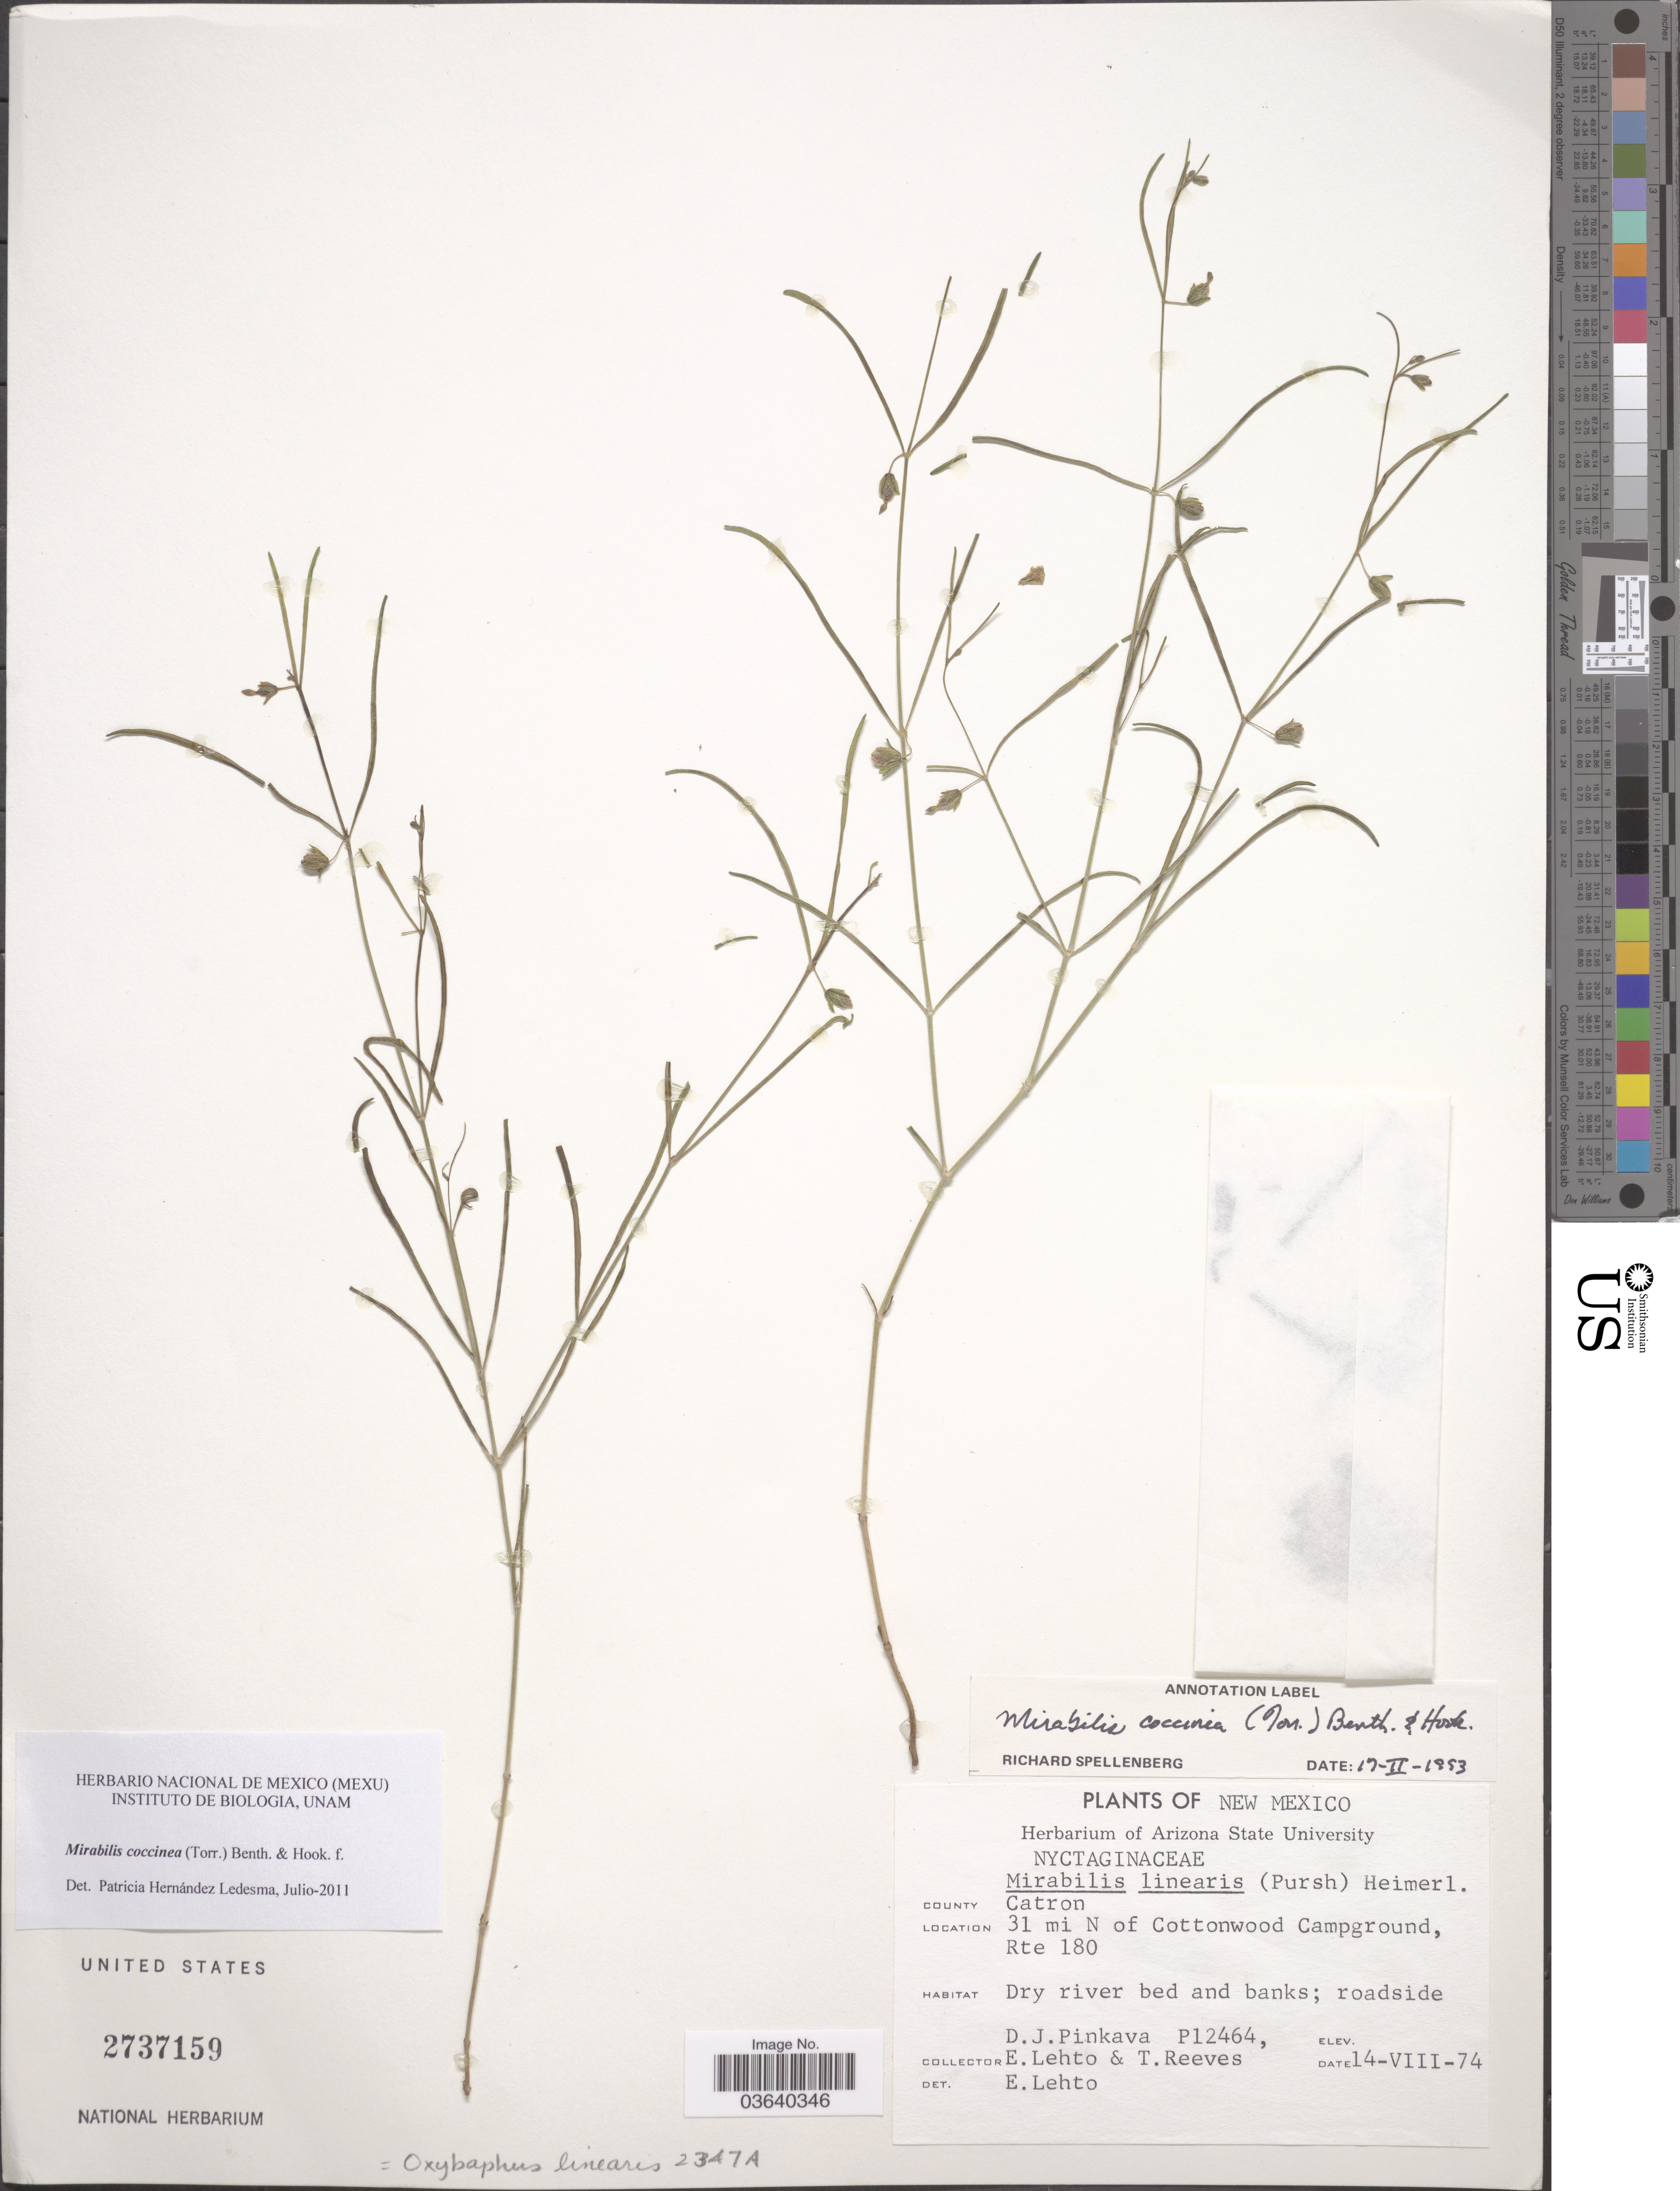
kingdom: Plantae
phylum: Tracheophyta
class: Magnoliopsida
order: Caryophyllales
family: Nyctaginaceae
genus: Mirabilis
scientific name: Mirabilis coccinea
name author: (Torr.) Benth. & Hook. f.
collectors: D. J. Pinkava, E. Lehto & T. Reeves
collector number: P12464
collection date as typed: Transcribed d/m/y: 14/8/74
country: United States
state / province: New Mexico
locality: County Catron. 31 mi N of Cottonwood Campground, Rte 180.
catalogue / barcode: US 2737159